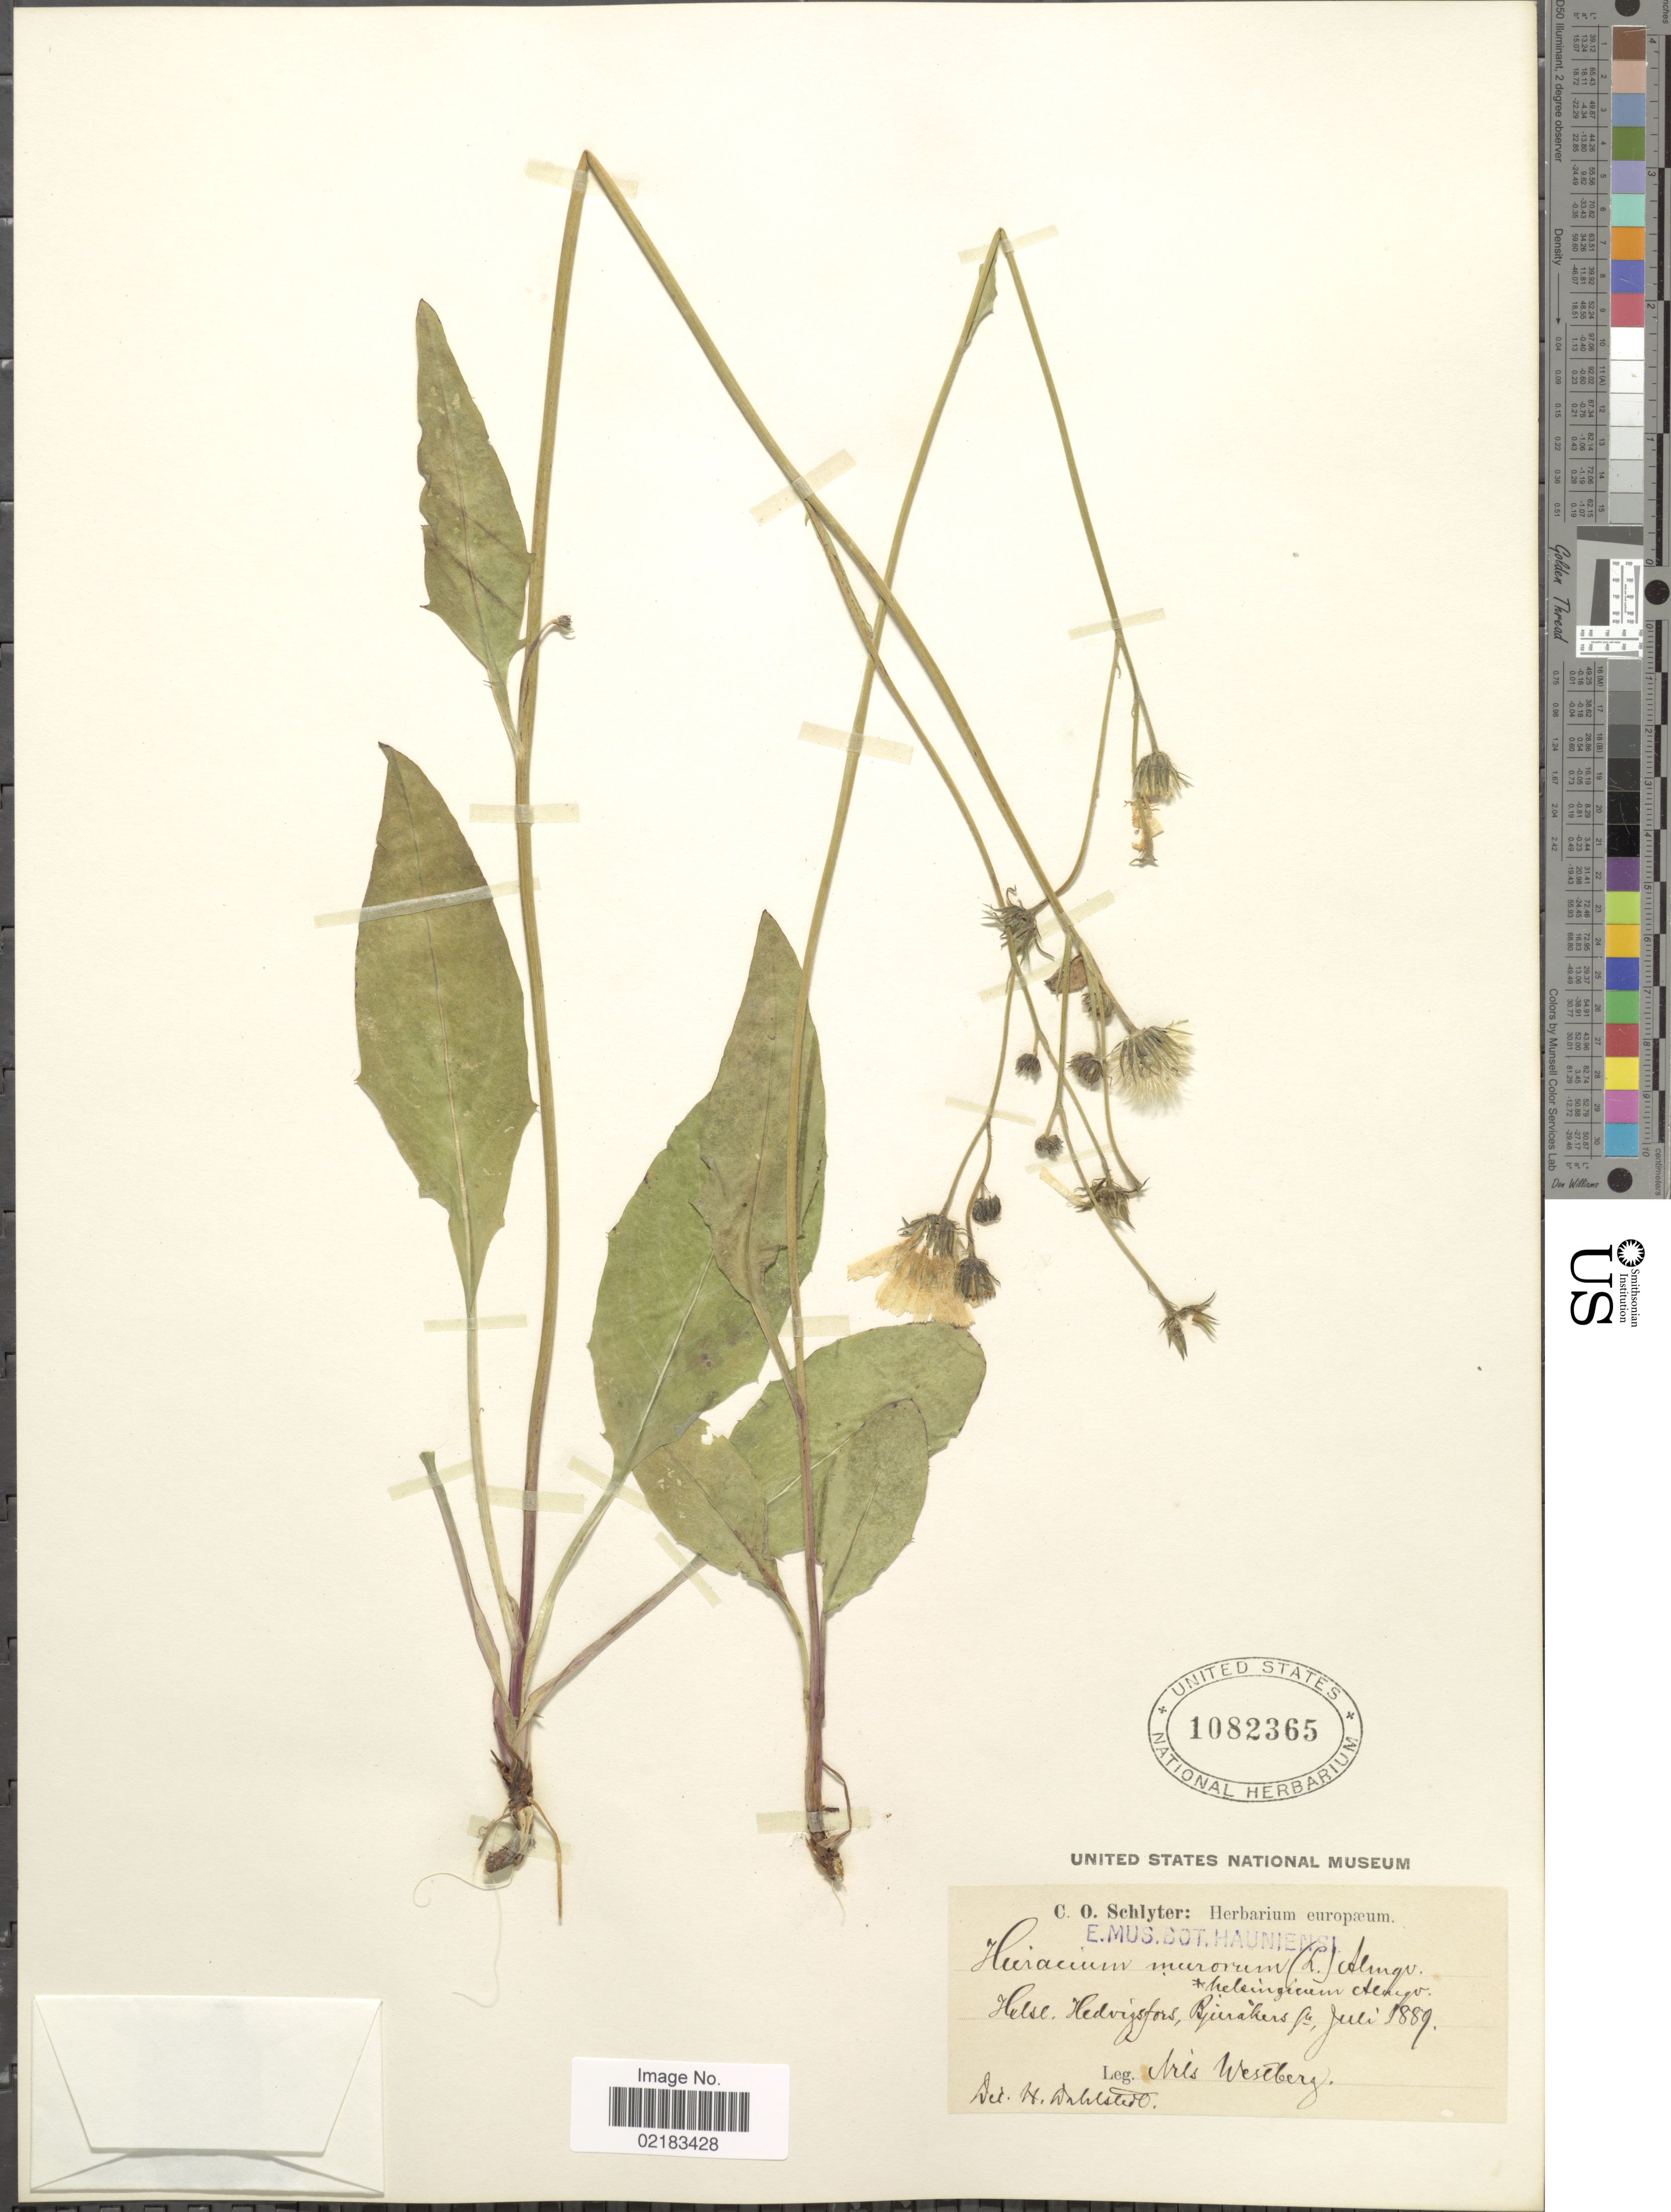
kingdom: Plantae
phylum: Tracheophyta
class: Magnoliopsida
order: Asterales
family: Asteraceae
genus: Hieracium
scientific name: Hieracium murorum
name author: L.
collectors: N. Westberg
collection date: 1889-07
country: Sweden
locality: Helse. Hedvigsfors, Bjurakers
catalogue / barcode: US 1082365